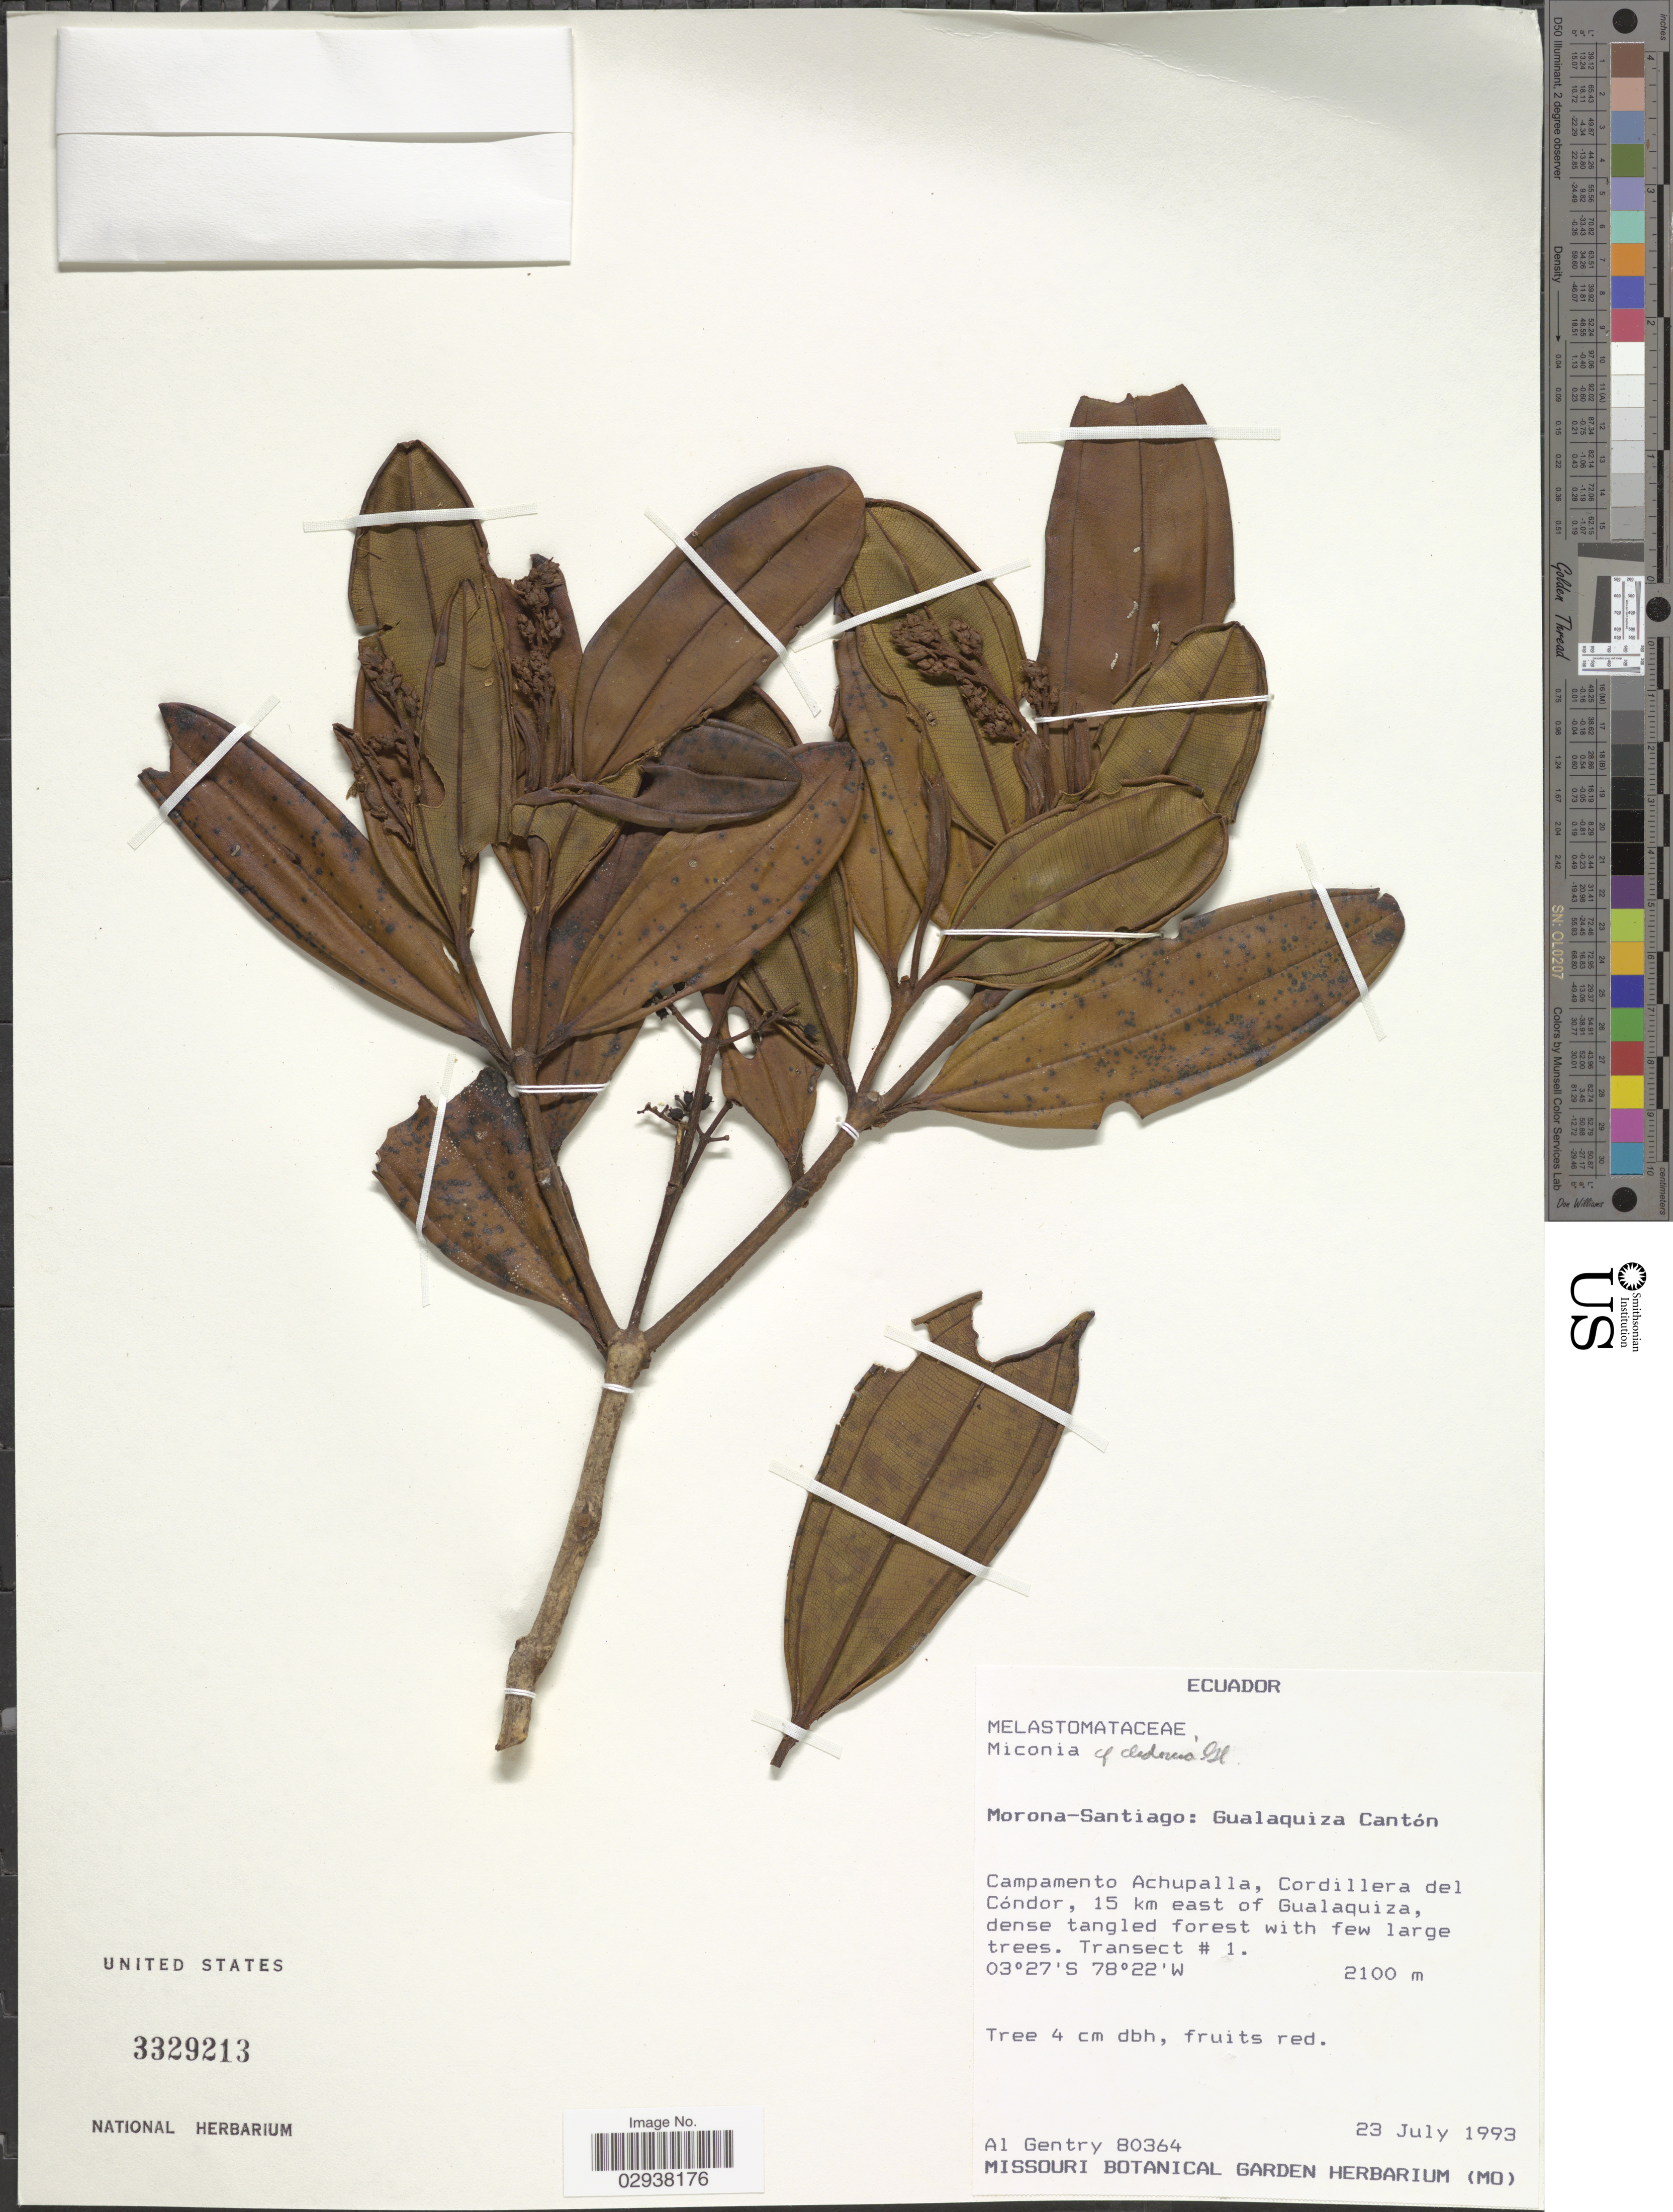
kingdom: Plantae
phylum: Tracheophyta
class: Magnoliopsida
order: Myrtales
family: Melastomataceae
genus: Miconia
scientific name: Miconia cladonia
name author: Gleason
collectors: A. H. Gentry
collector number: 80364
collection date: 1993-07-23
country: Ecuador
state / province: Morona-Santiago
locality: Gualaquiza Cantón. Campamento Achupalla, Cordillera del Cóndor, 15 km east of Gualaquiza. Transect # 1.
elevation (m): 2100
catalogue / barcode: US 3329213